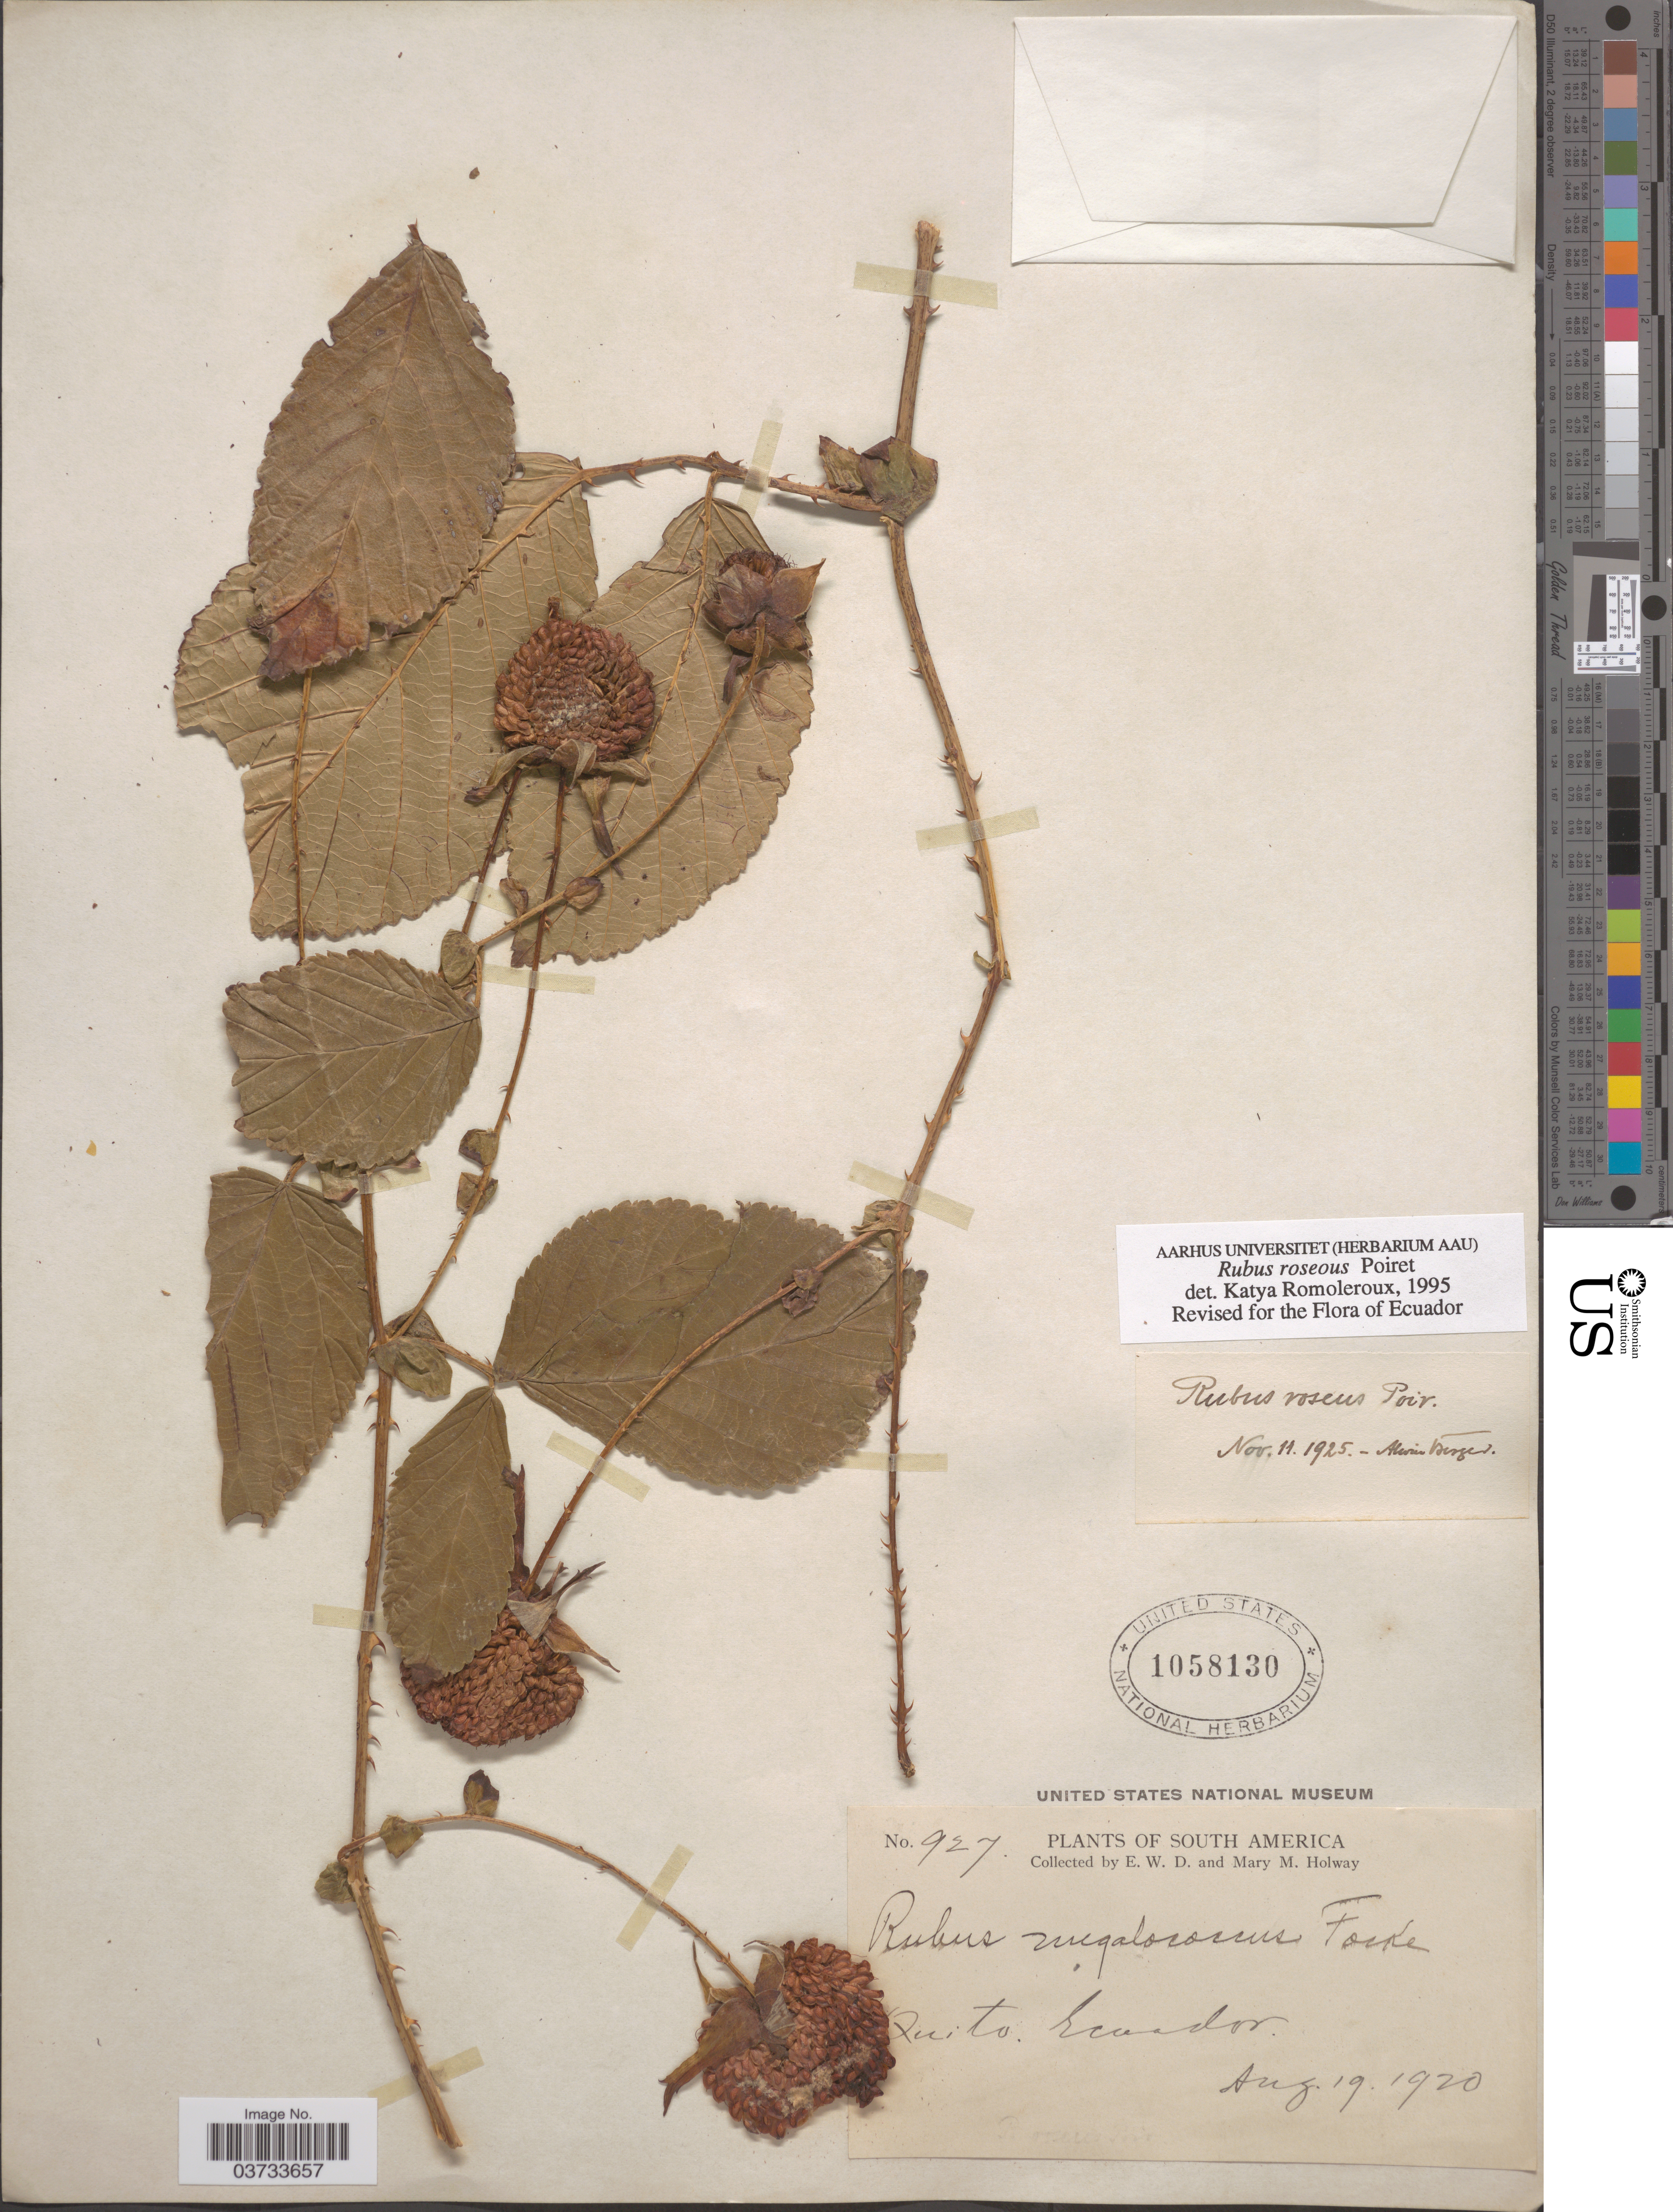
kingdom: Plantae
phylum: Tracheophyta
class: Magnoliopsida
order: Rosales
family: Rosaceae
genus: Rubus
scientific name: Rubus roseus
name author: Poir.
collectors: E. W. D. Holway & M. M. Holway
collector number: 927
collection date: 1920-08-19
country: Ecuador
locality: Quito.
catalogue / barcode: US 1058130